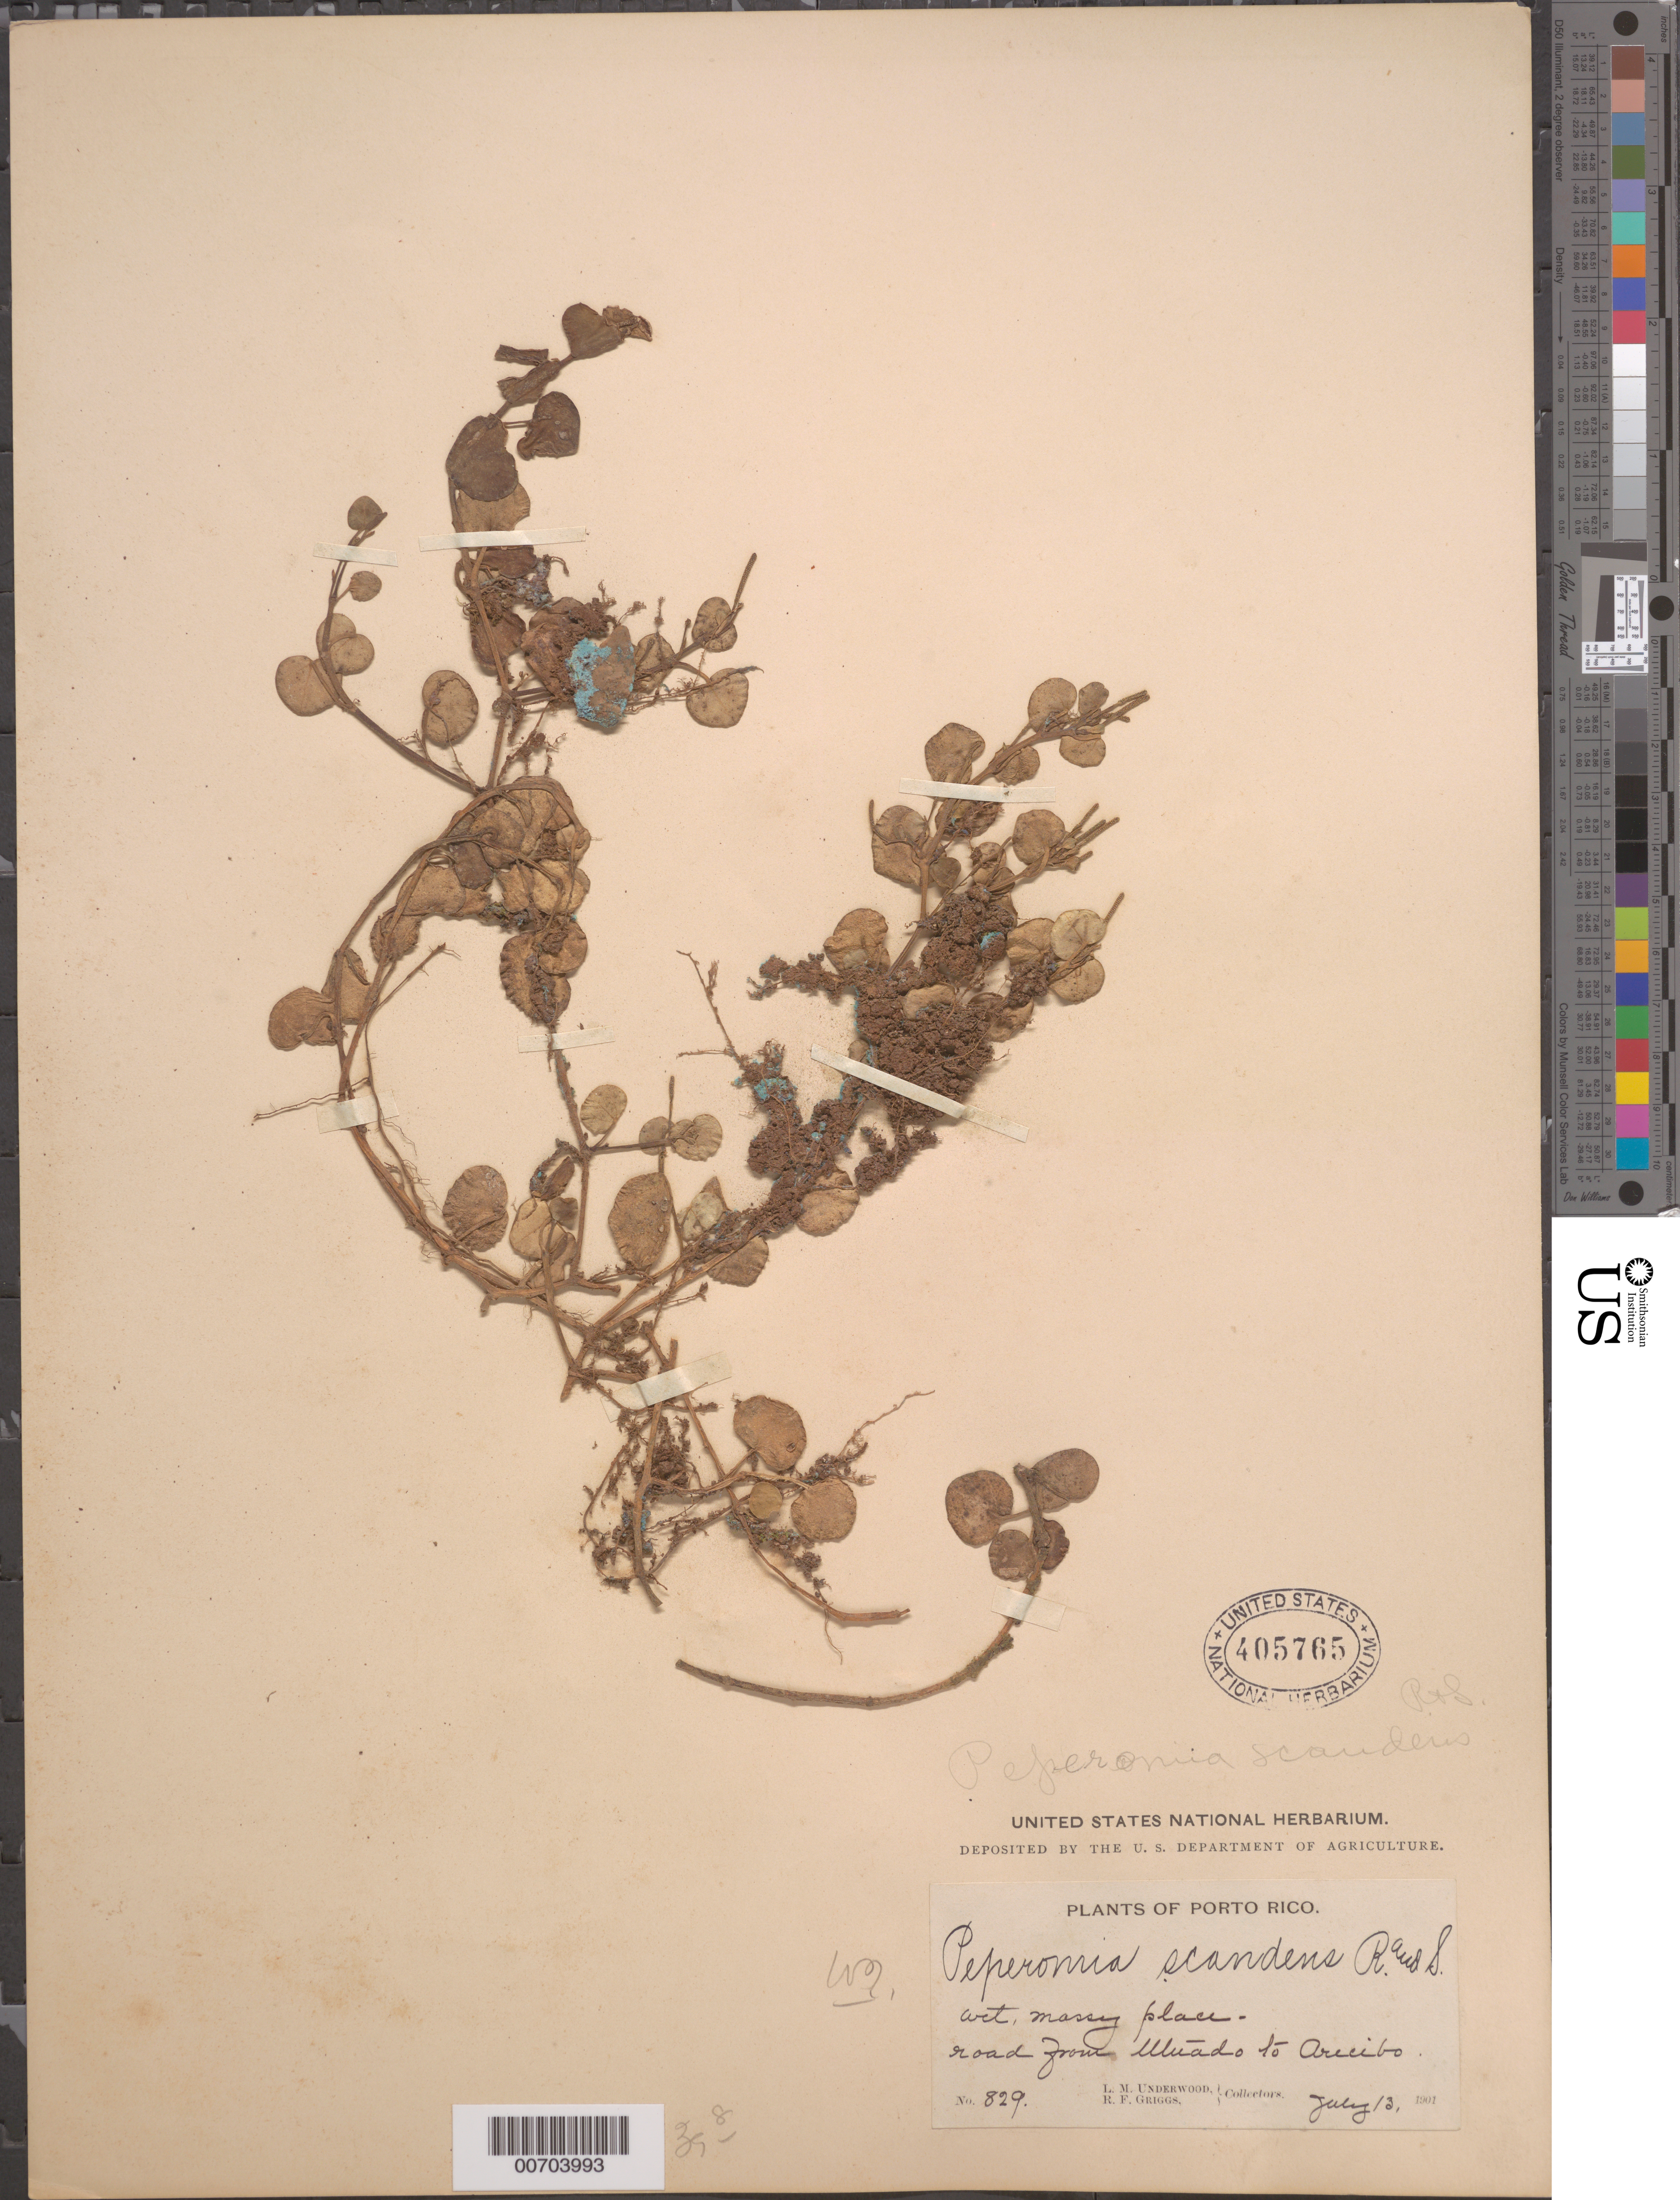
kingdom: Plantae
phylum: Tracheophyta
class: Magnoliopsida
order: Piperales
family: Piperaceae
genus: Peperomia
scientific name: Peperomia scandens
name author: Ruiz & Pav.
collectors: L. M. Underwood & R. F. Griggs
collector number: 829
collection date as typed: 13 Jul 1901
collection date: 1901-07-13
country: Puerto Rico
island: Greater Antilles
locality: Road from Utuado to Arecibo.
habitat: Wet, mossy place.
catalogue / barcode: US 405765